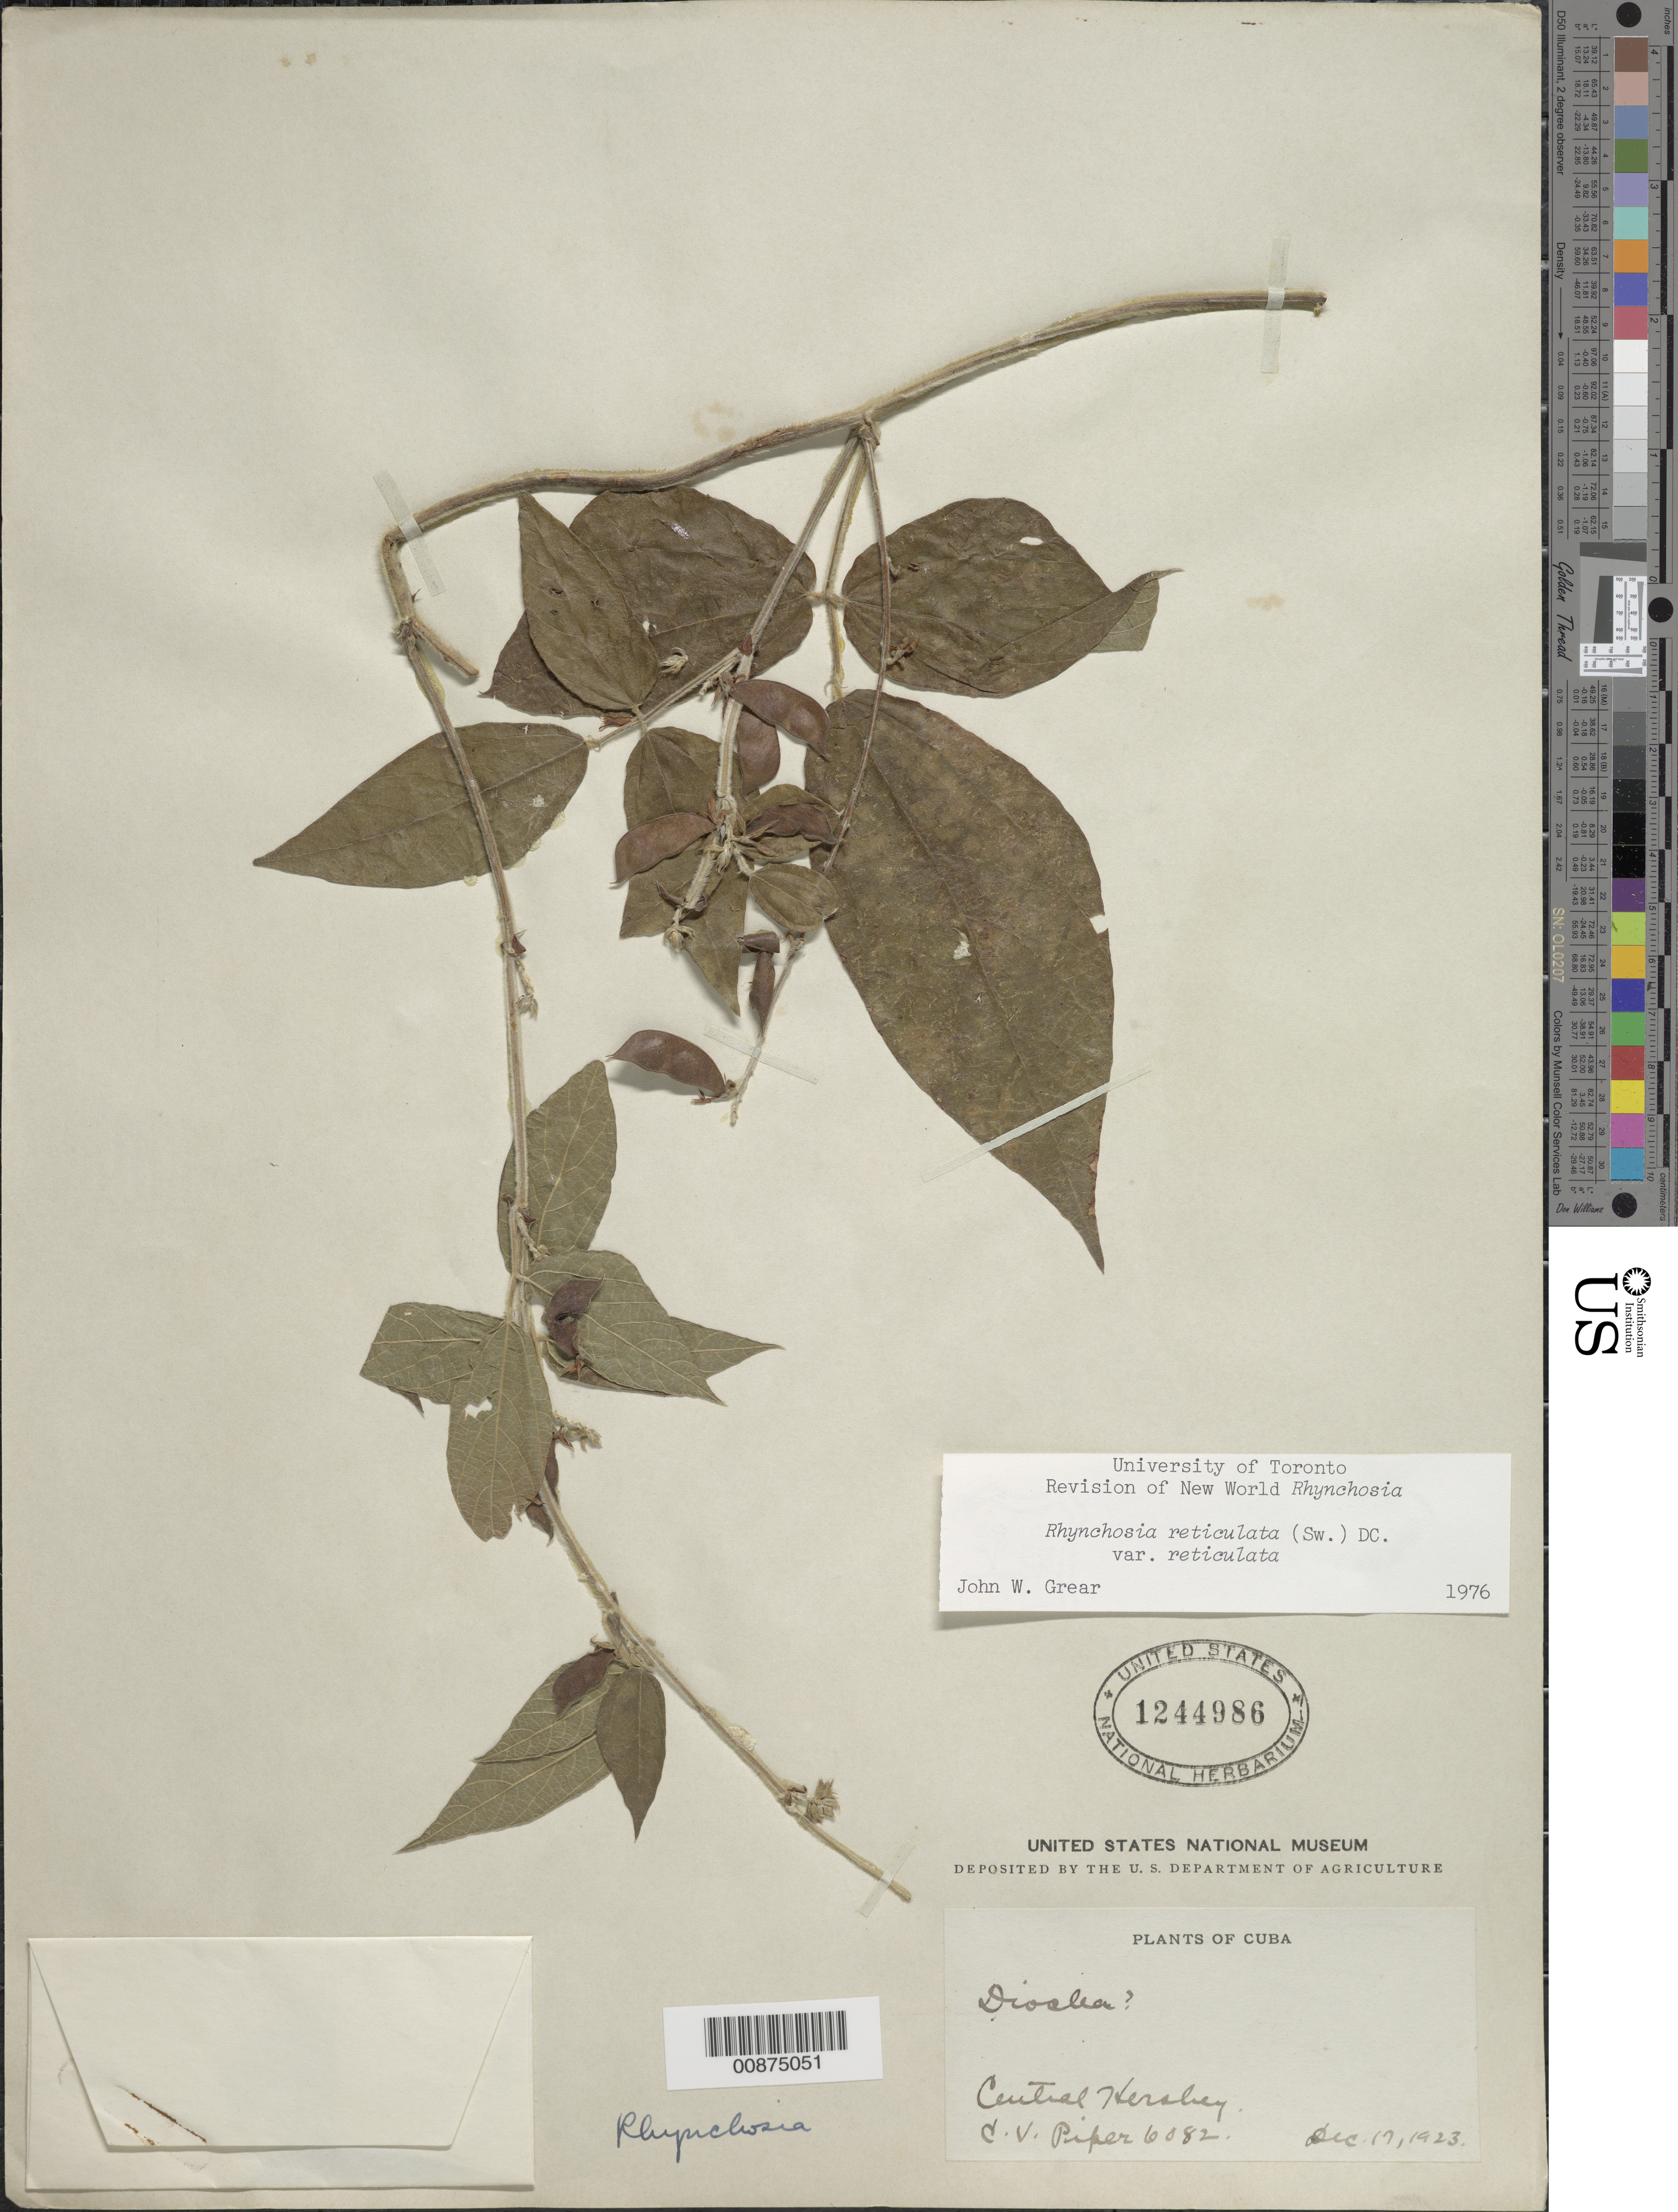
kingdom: Plantae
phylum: Tracheophyta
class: Magnoliopsida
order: Fabales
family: Fabaceae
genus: Rhynchosia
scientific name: Rhynchosia reticulata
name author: (Sw.) DC.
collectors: C. V. Piper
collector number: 6082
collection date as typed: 17 Dec 1923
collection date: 1923-12-17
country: Cuba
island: Cuba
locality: Central Hershey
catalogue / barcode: US 1244986